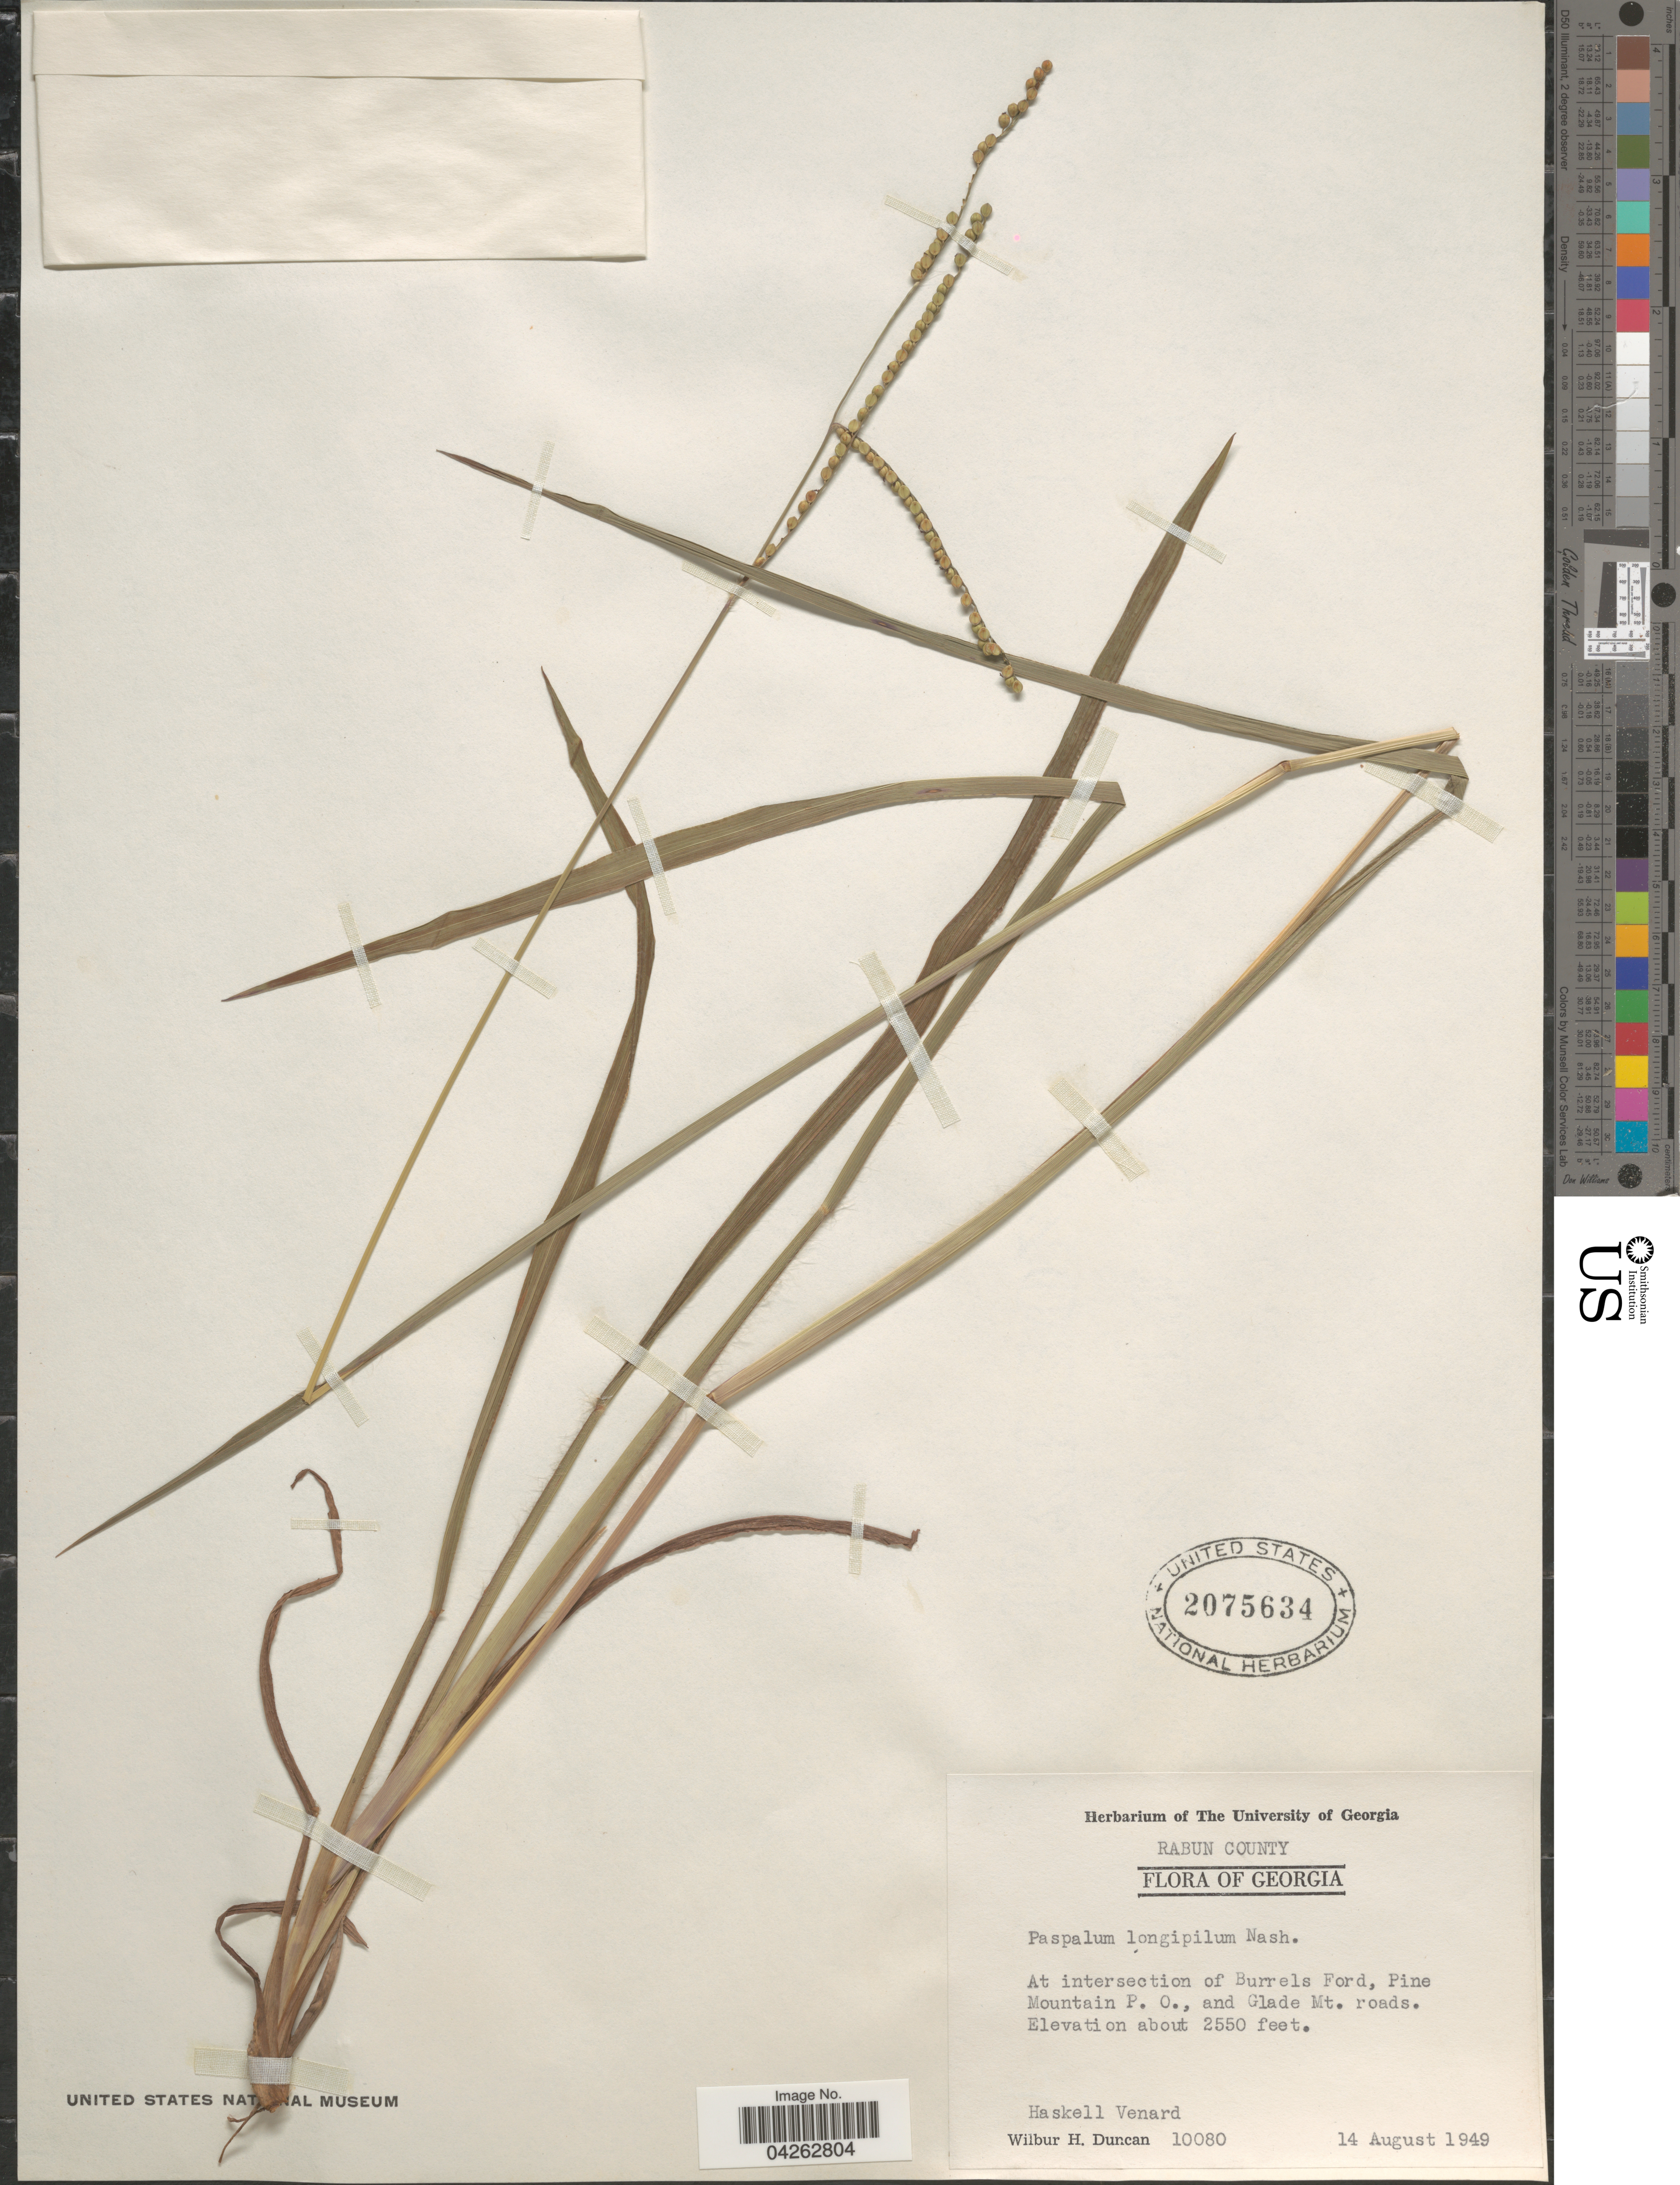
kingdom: Plantae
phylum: Tracheophyta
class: Liliopsida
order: Poales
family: Poaceae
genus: Paspalum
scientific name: Paspalum longipilum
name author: Nash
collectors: H. Venard & W. H. Duncan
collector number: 10080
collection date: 1949-08-14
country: United States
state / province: Georgia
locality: Rabun County. At intersection of Burrels Ford, Pine Mountain P. O., and Glade Mt. roads.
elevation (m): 777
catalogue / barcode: US 2075634